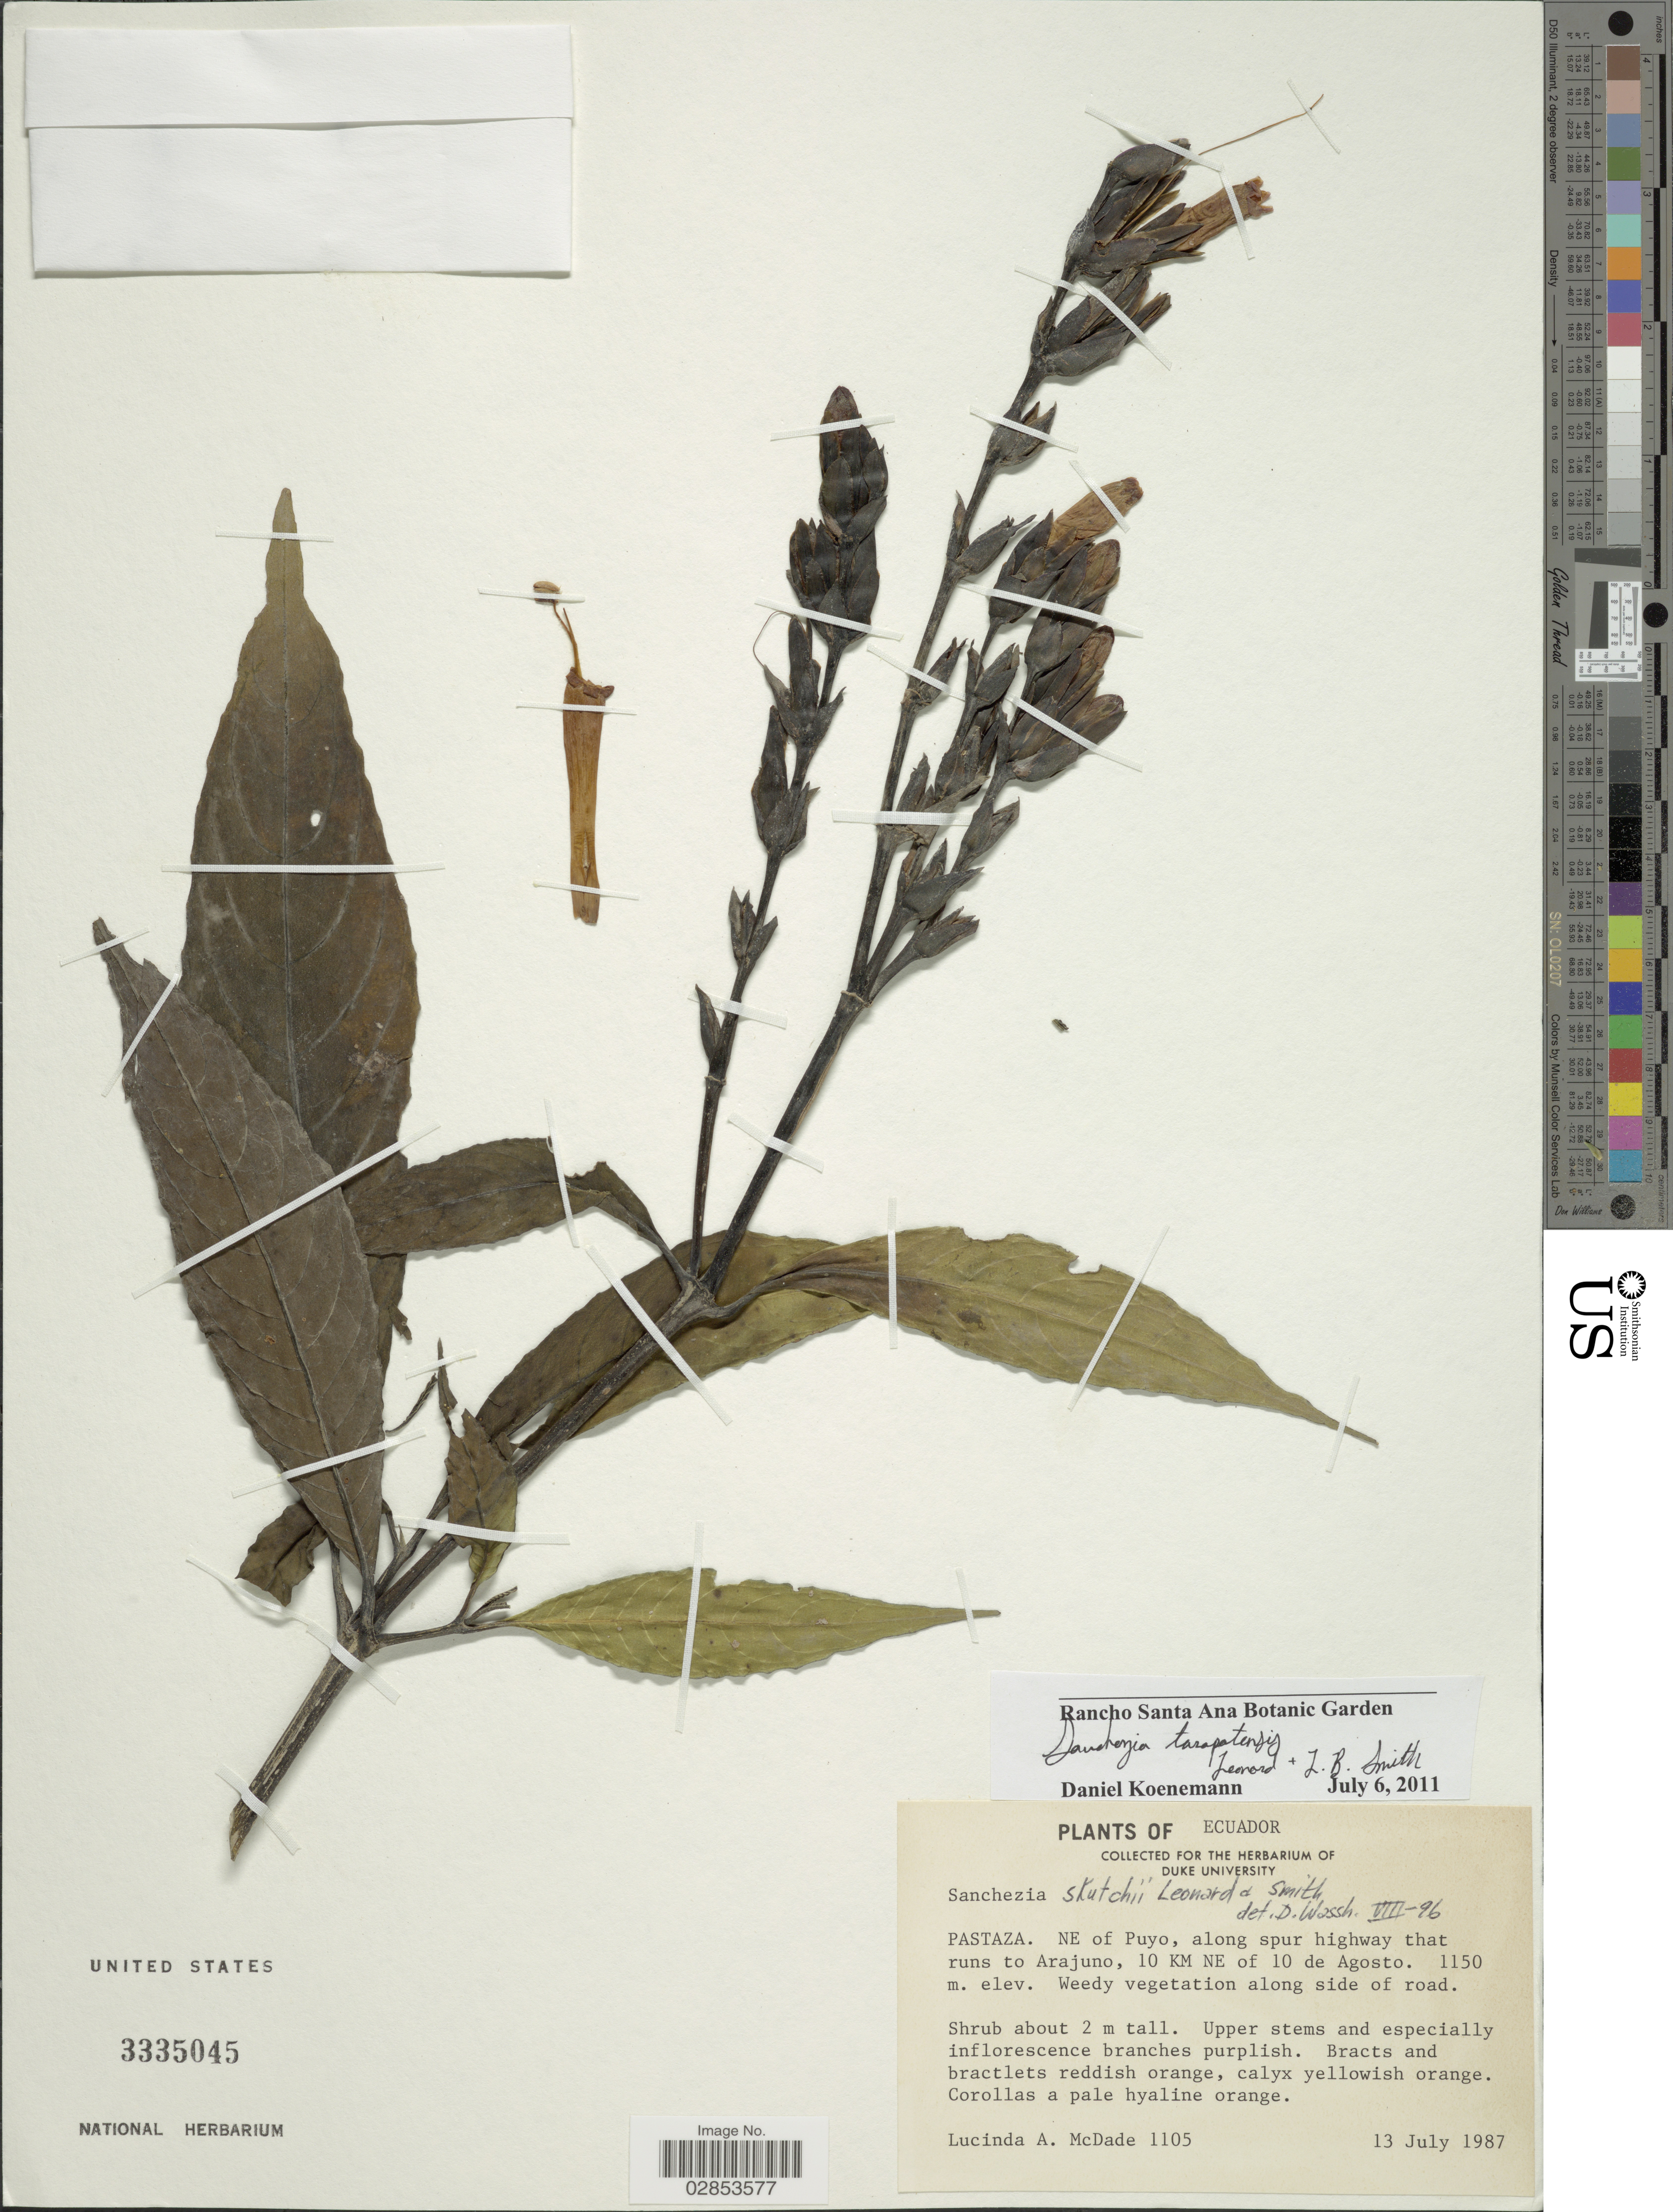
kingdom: Plantae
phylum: Tracheophyta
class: Magnoliopsida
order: Lamiales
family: Acanthaceae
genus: Sanchezia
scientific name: Sanchezia tarapotensis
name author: Leonard & L.B. Sm.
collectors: L. McDade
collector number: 1105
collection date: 1987-07-13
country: Ecuador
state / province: Pastaza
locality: NE of Puyo, along spur highway that runs to Arajuno, 10 km NE of 10 de Agosto.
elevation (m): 1150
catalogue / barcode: US 3335045